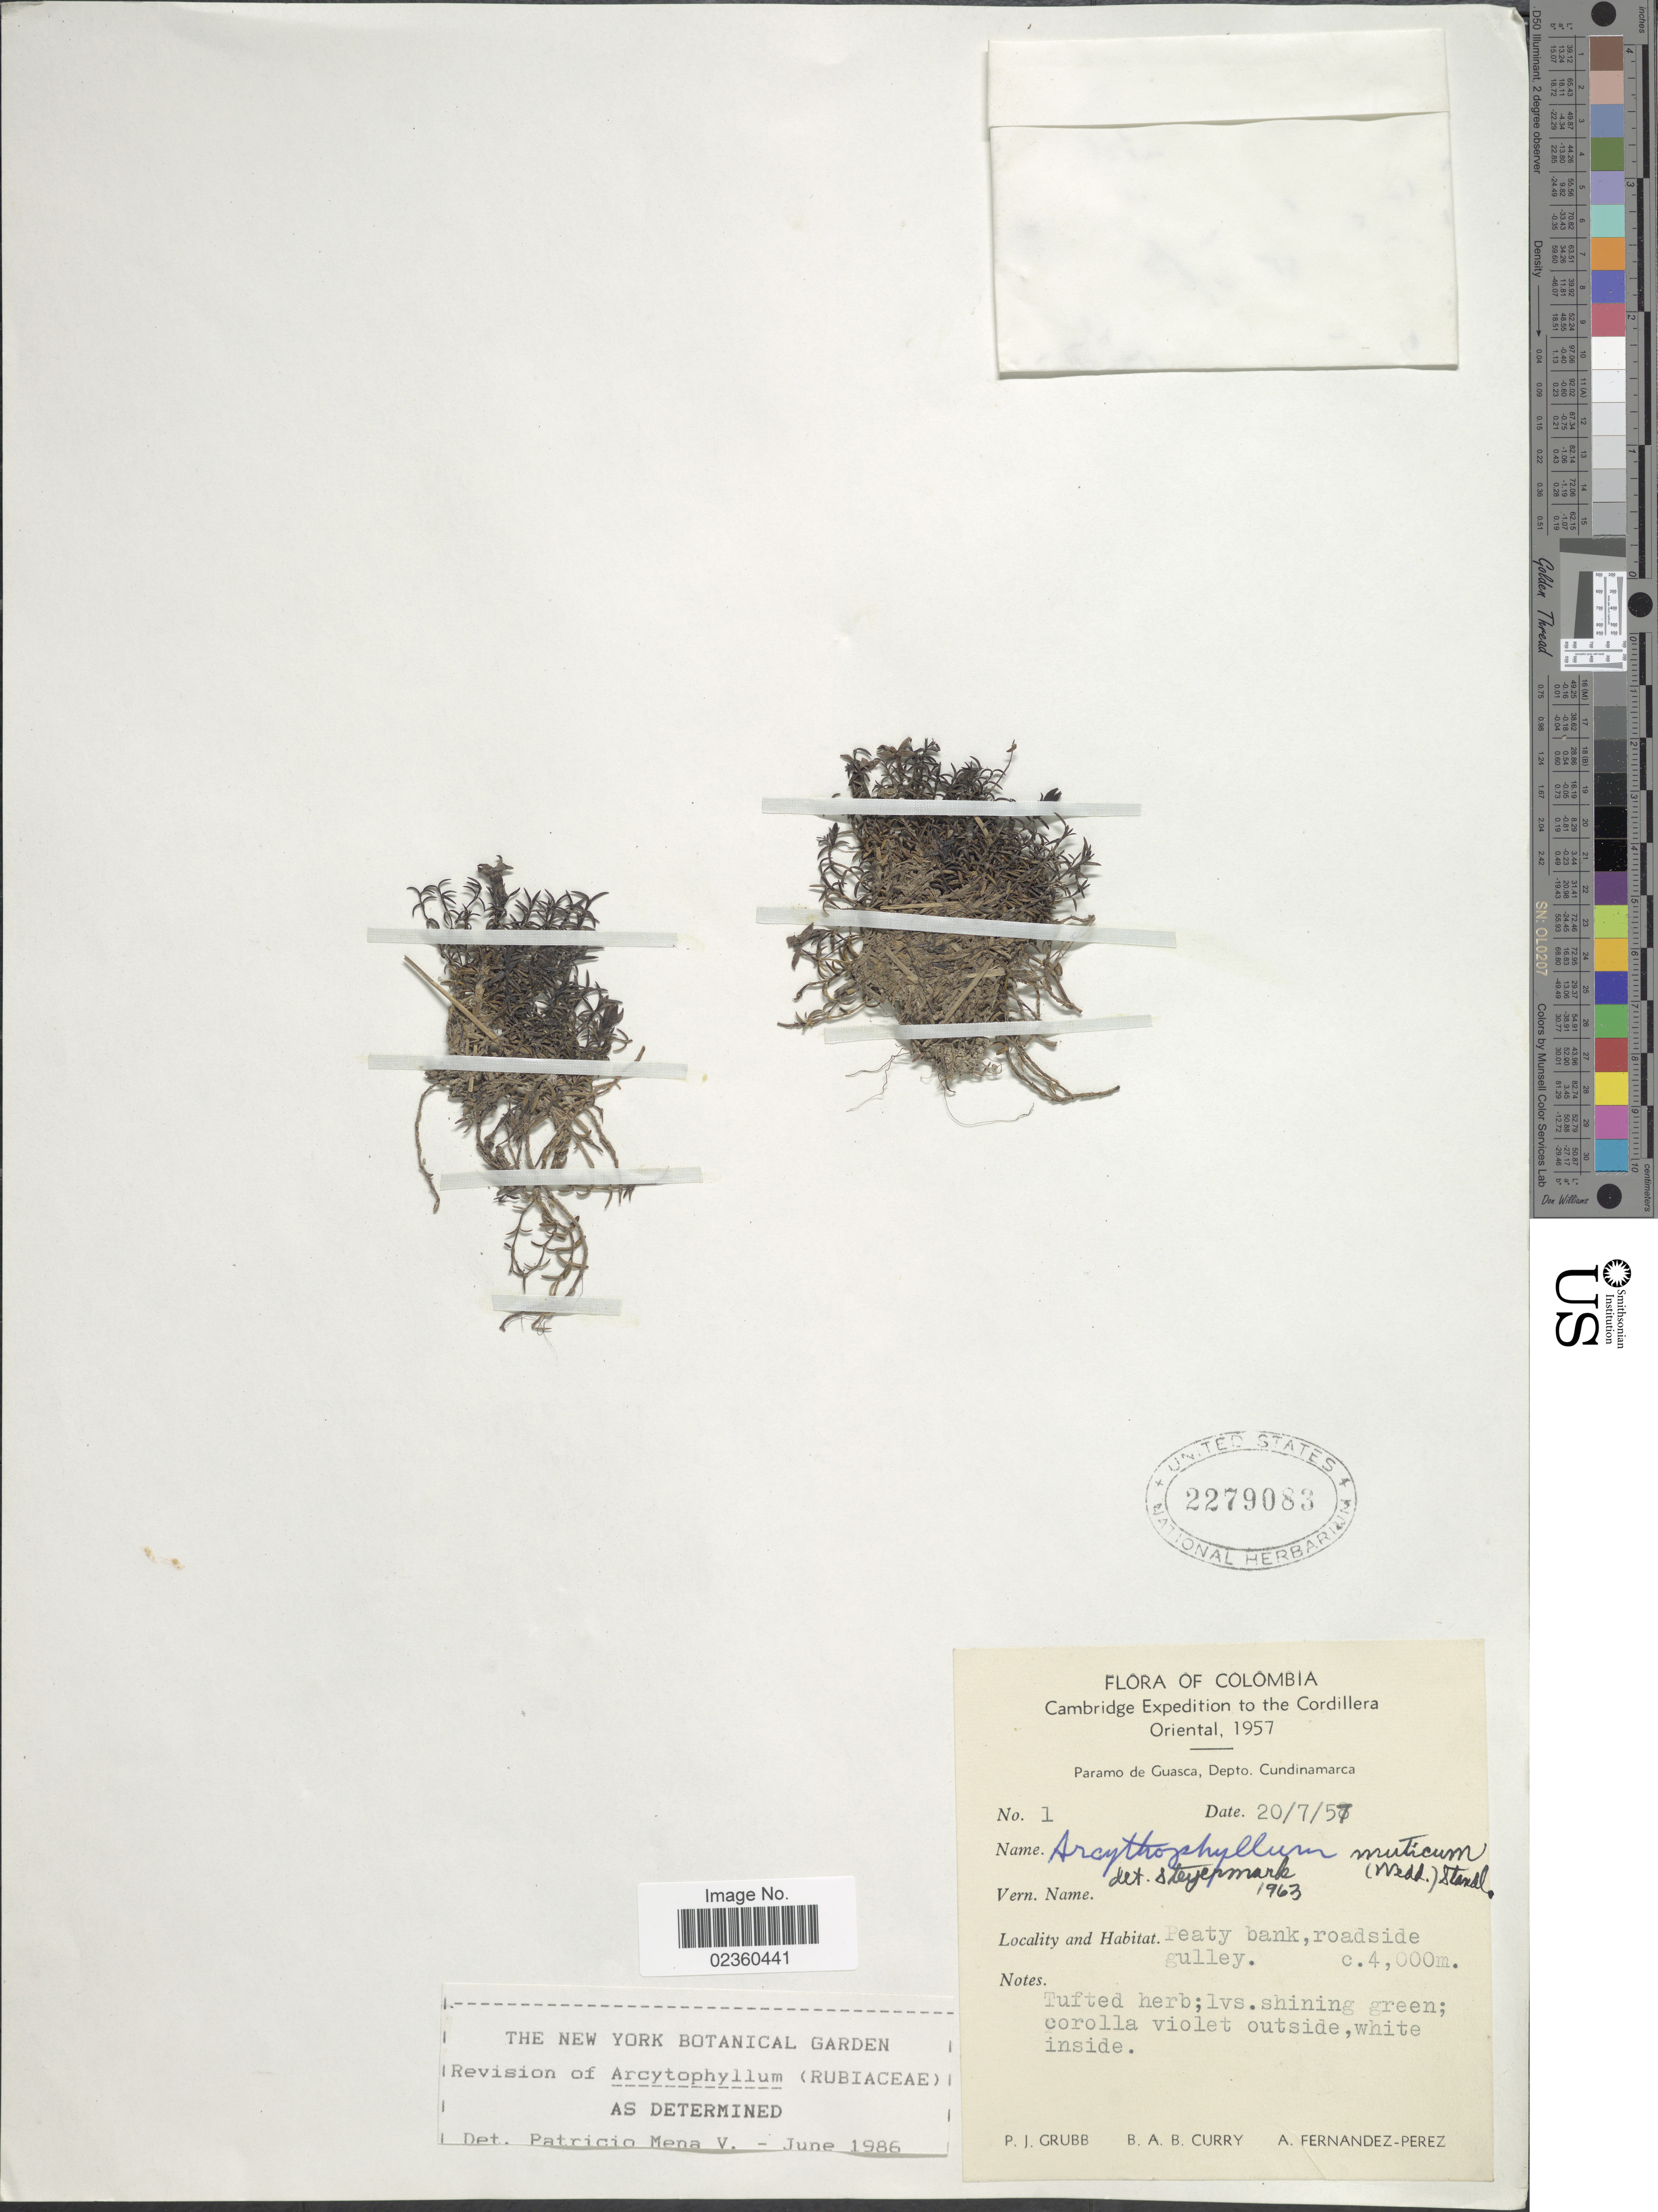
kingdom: Plantae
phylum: Tracheophyta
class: Magnoliopsida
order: Gentianales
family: Rubiaceae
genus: Arcytophyllum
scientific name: Arcytophyllum muticum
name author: (Wedd.) Standl.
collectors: P. J. Grubb, B. A. B. Curry & A. Fernández-Pérez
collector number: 1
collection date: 1957-07-20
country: Colombia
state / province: Cundinamarca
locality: The Cordillera Oriental, Paramo de Guasca, Depto Cundinamarca, Peaty bank, roadside gulley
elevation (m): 4000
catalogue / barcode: US 2279083